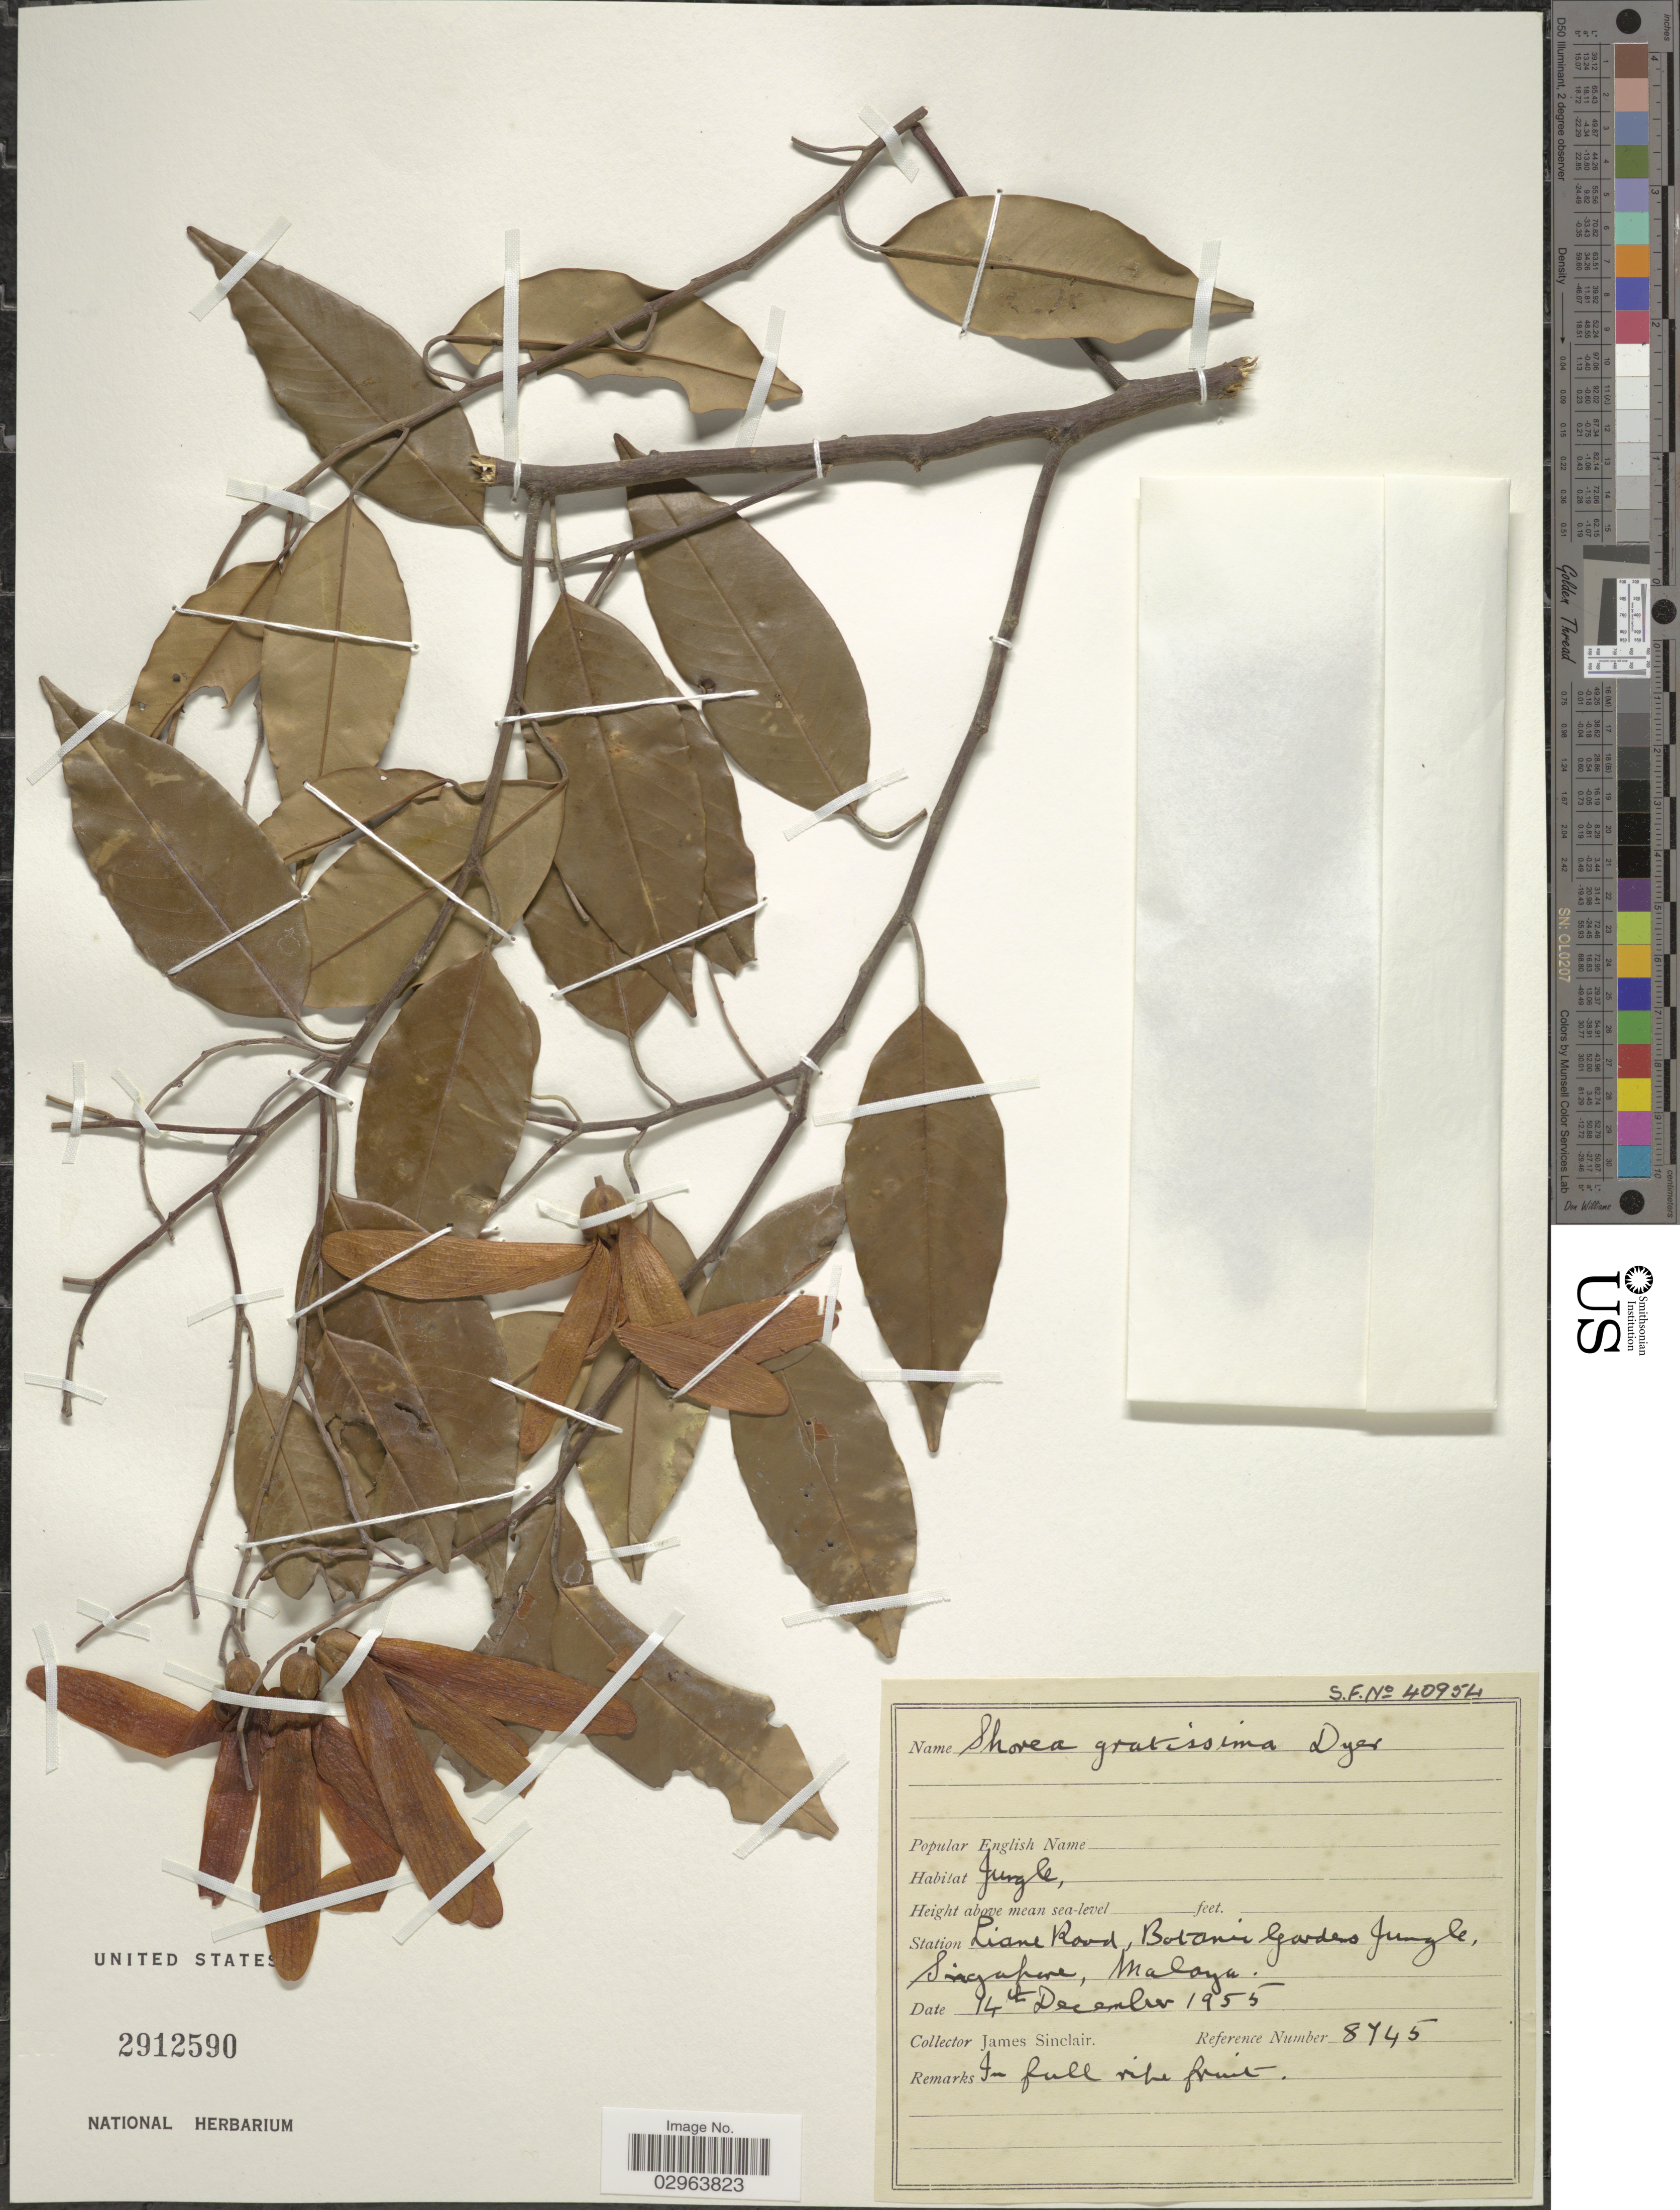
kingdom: Plantae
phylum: Tracheophyta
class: Magnoliopsida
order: Malvales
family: Dipterocarpaceae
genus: Anthoshorea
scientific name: Anthoshorea gratissima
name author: (Wall. ex Kurz) P.S. Ashton & J. Heck.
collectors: J. Sinclair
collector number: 8745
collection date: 1955-12-14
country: Singapore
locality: Station Liane Road, Botanic Gardens Jungle, Malaya.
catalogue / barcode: US 2912590